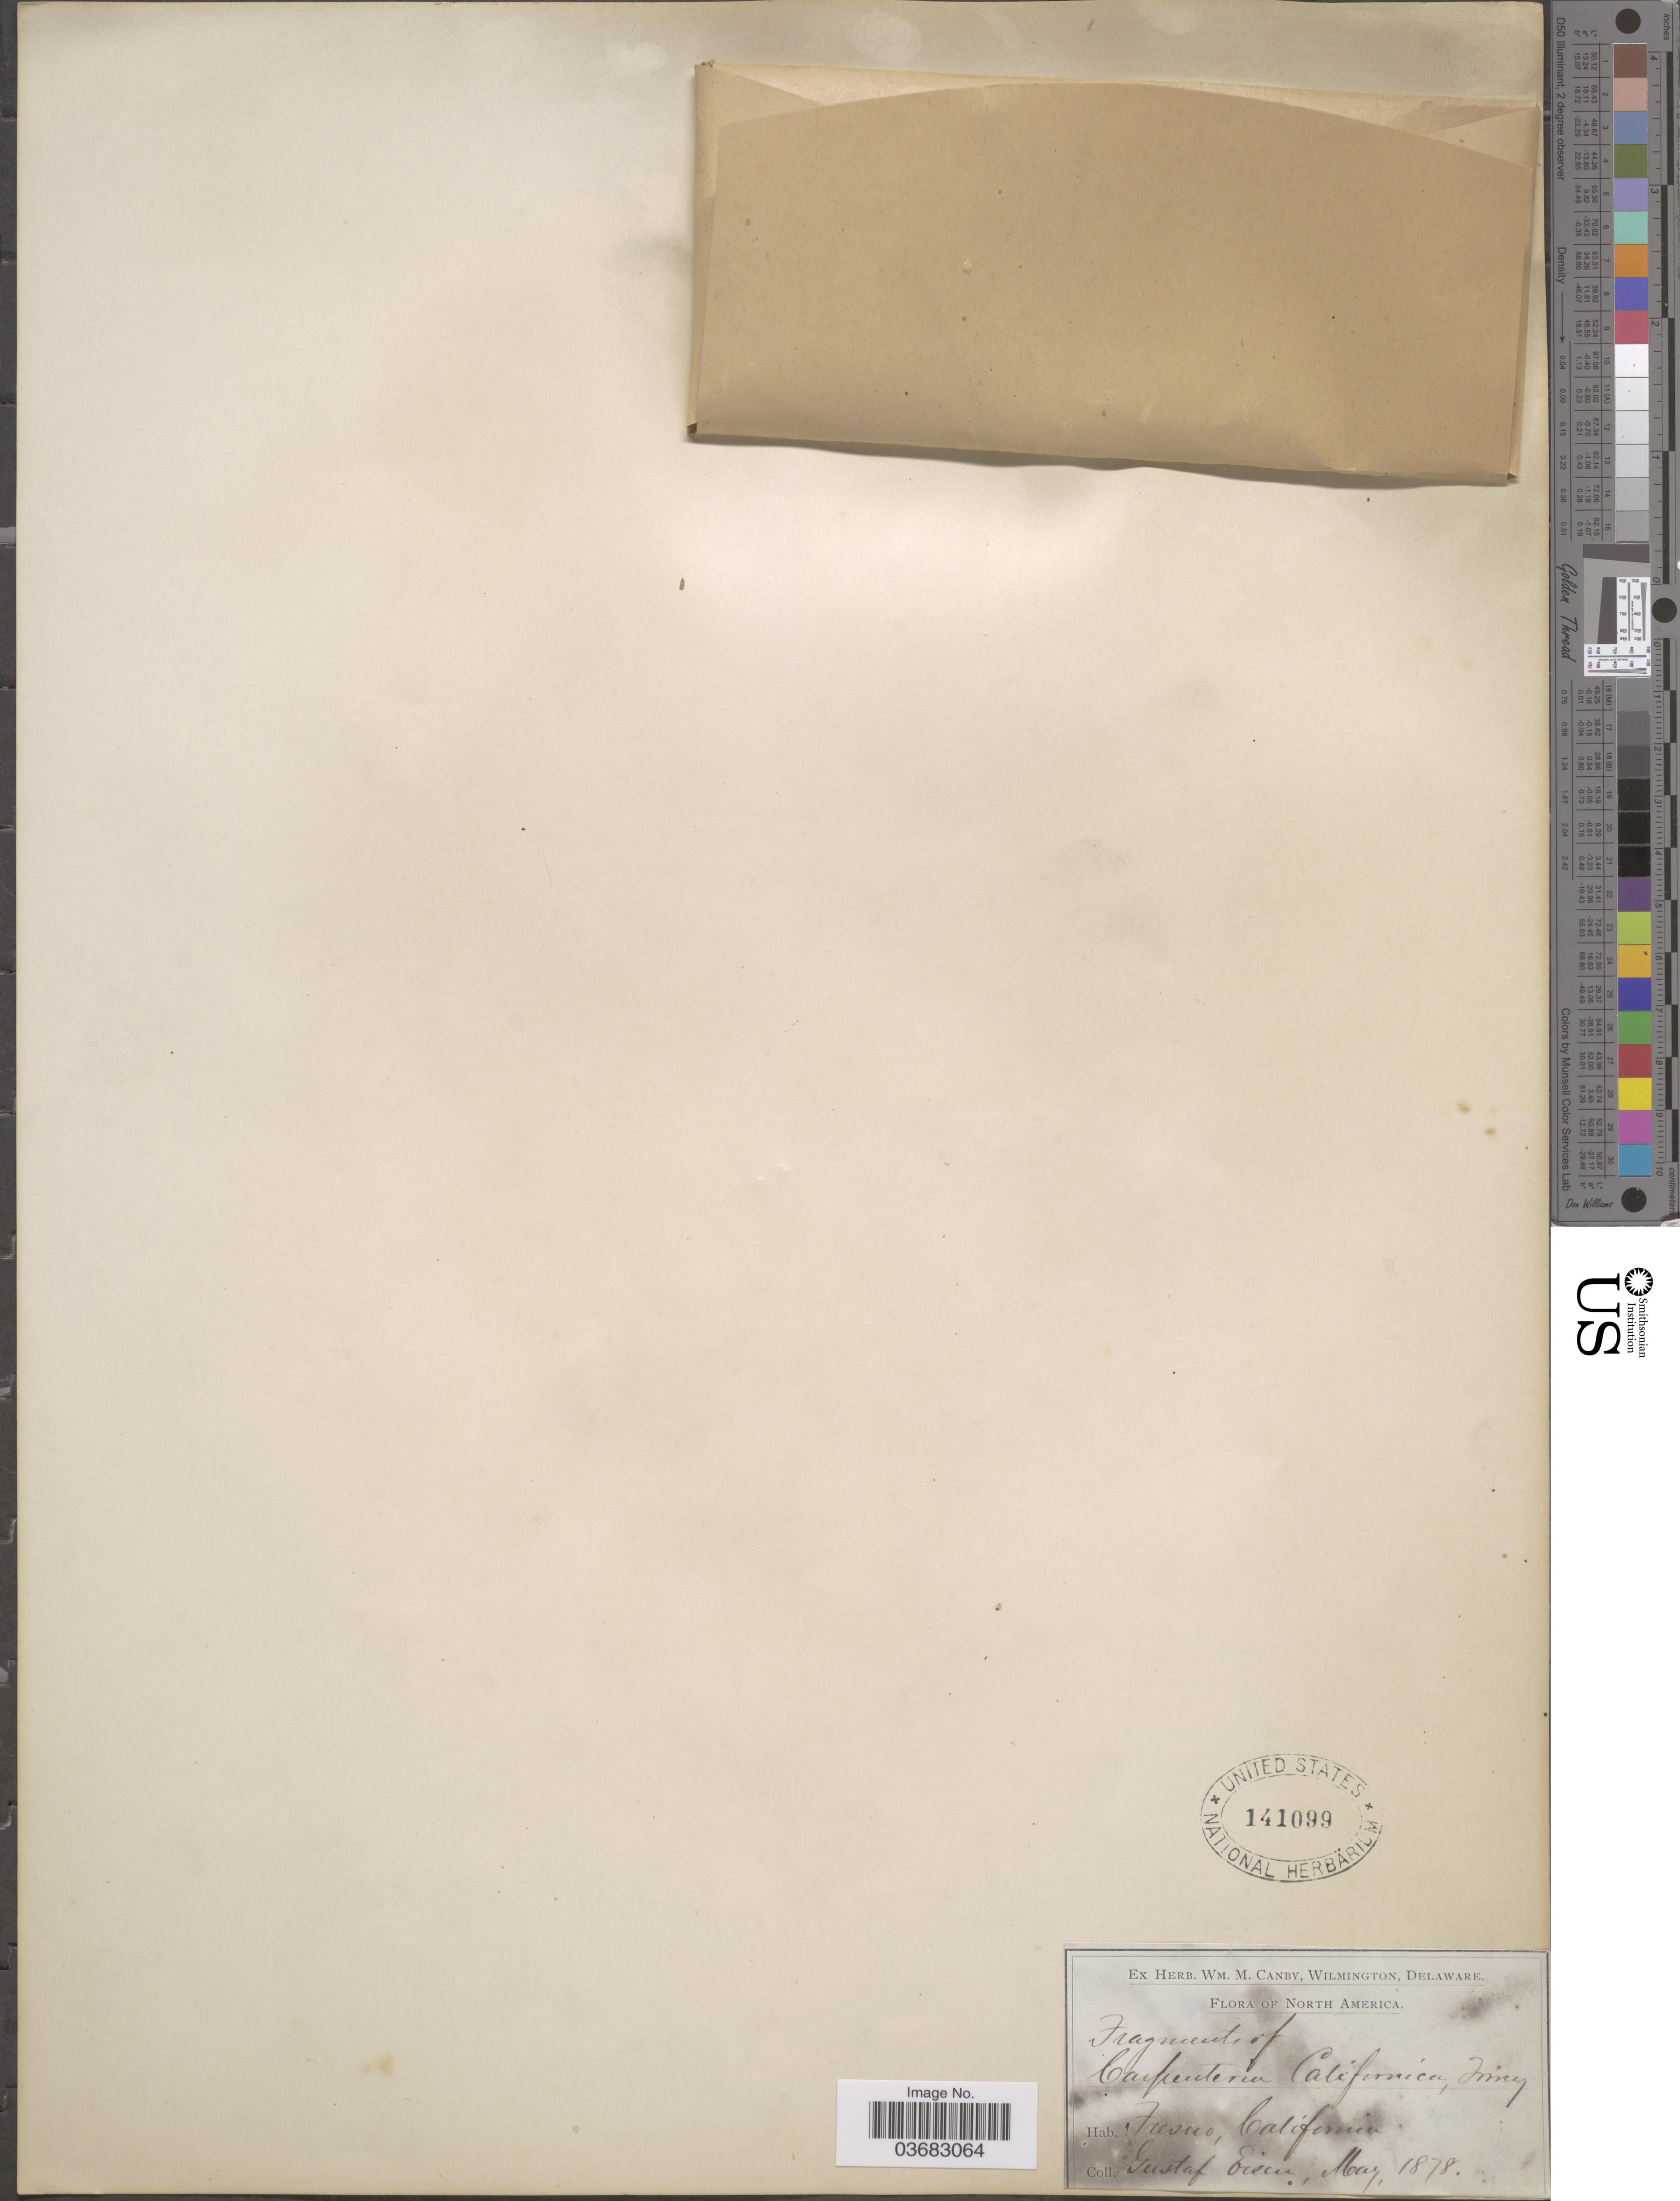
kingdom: Plantae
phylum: Tracheophyta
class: Magnoliopsida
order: Cornales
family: Hydrangeaceae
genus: Carpenteria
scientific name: Carpenteria californica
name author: Torr.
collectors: G. Eisen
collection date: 1878-05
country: United States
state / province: California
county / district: Fresno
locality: Fresno.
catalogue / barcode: US 141099